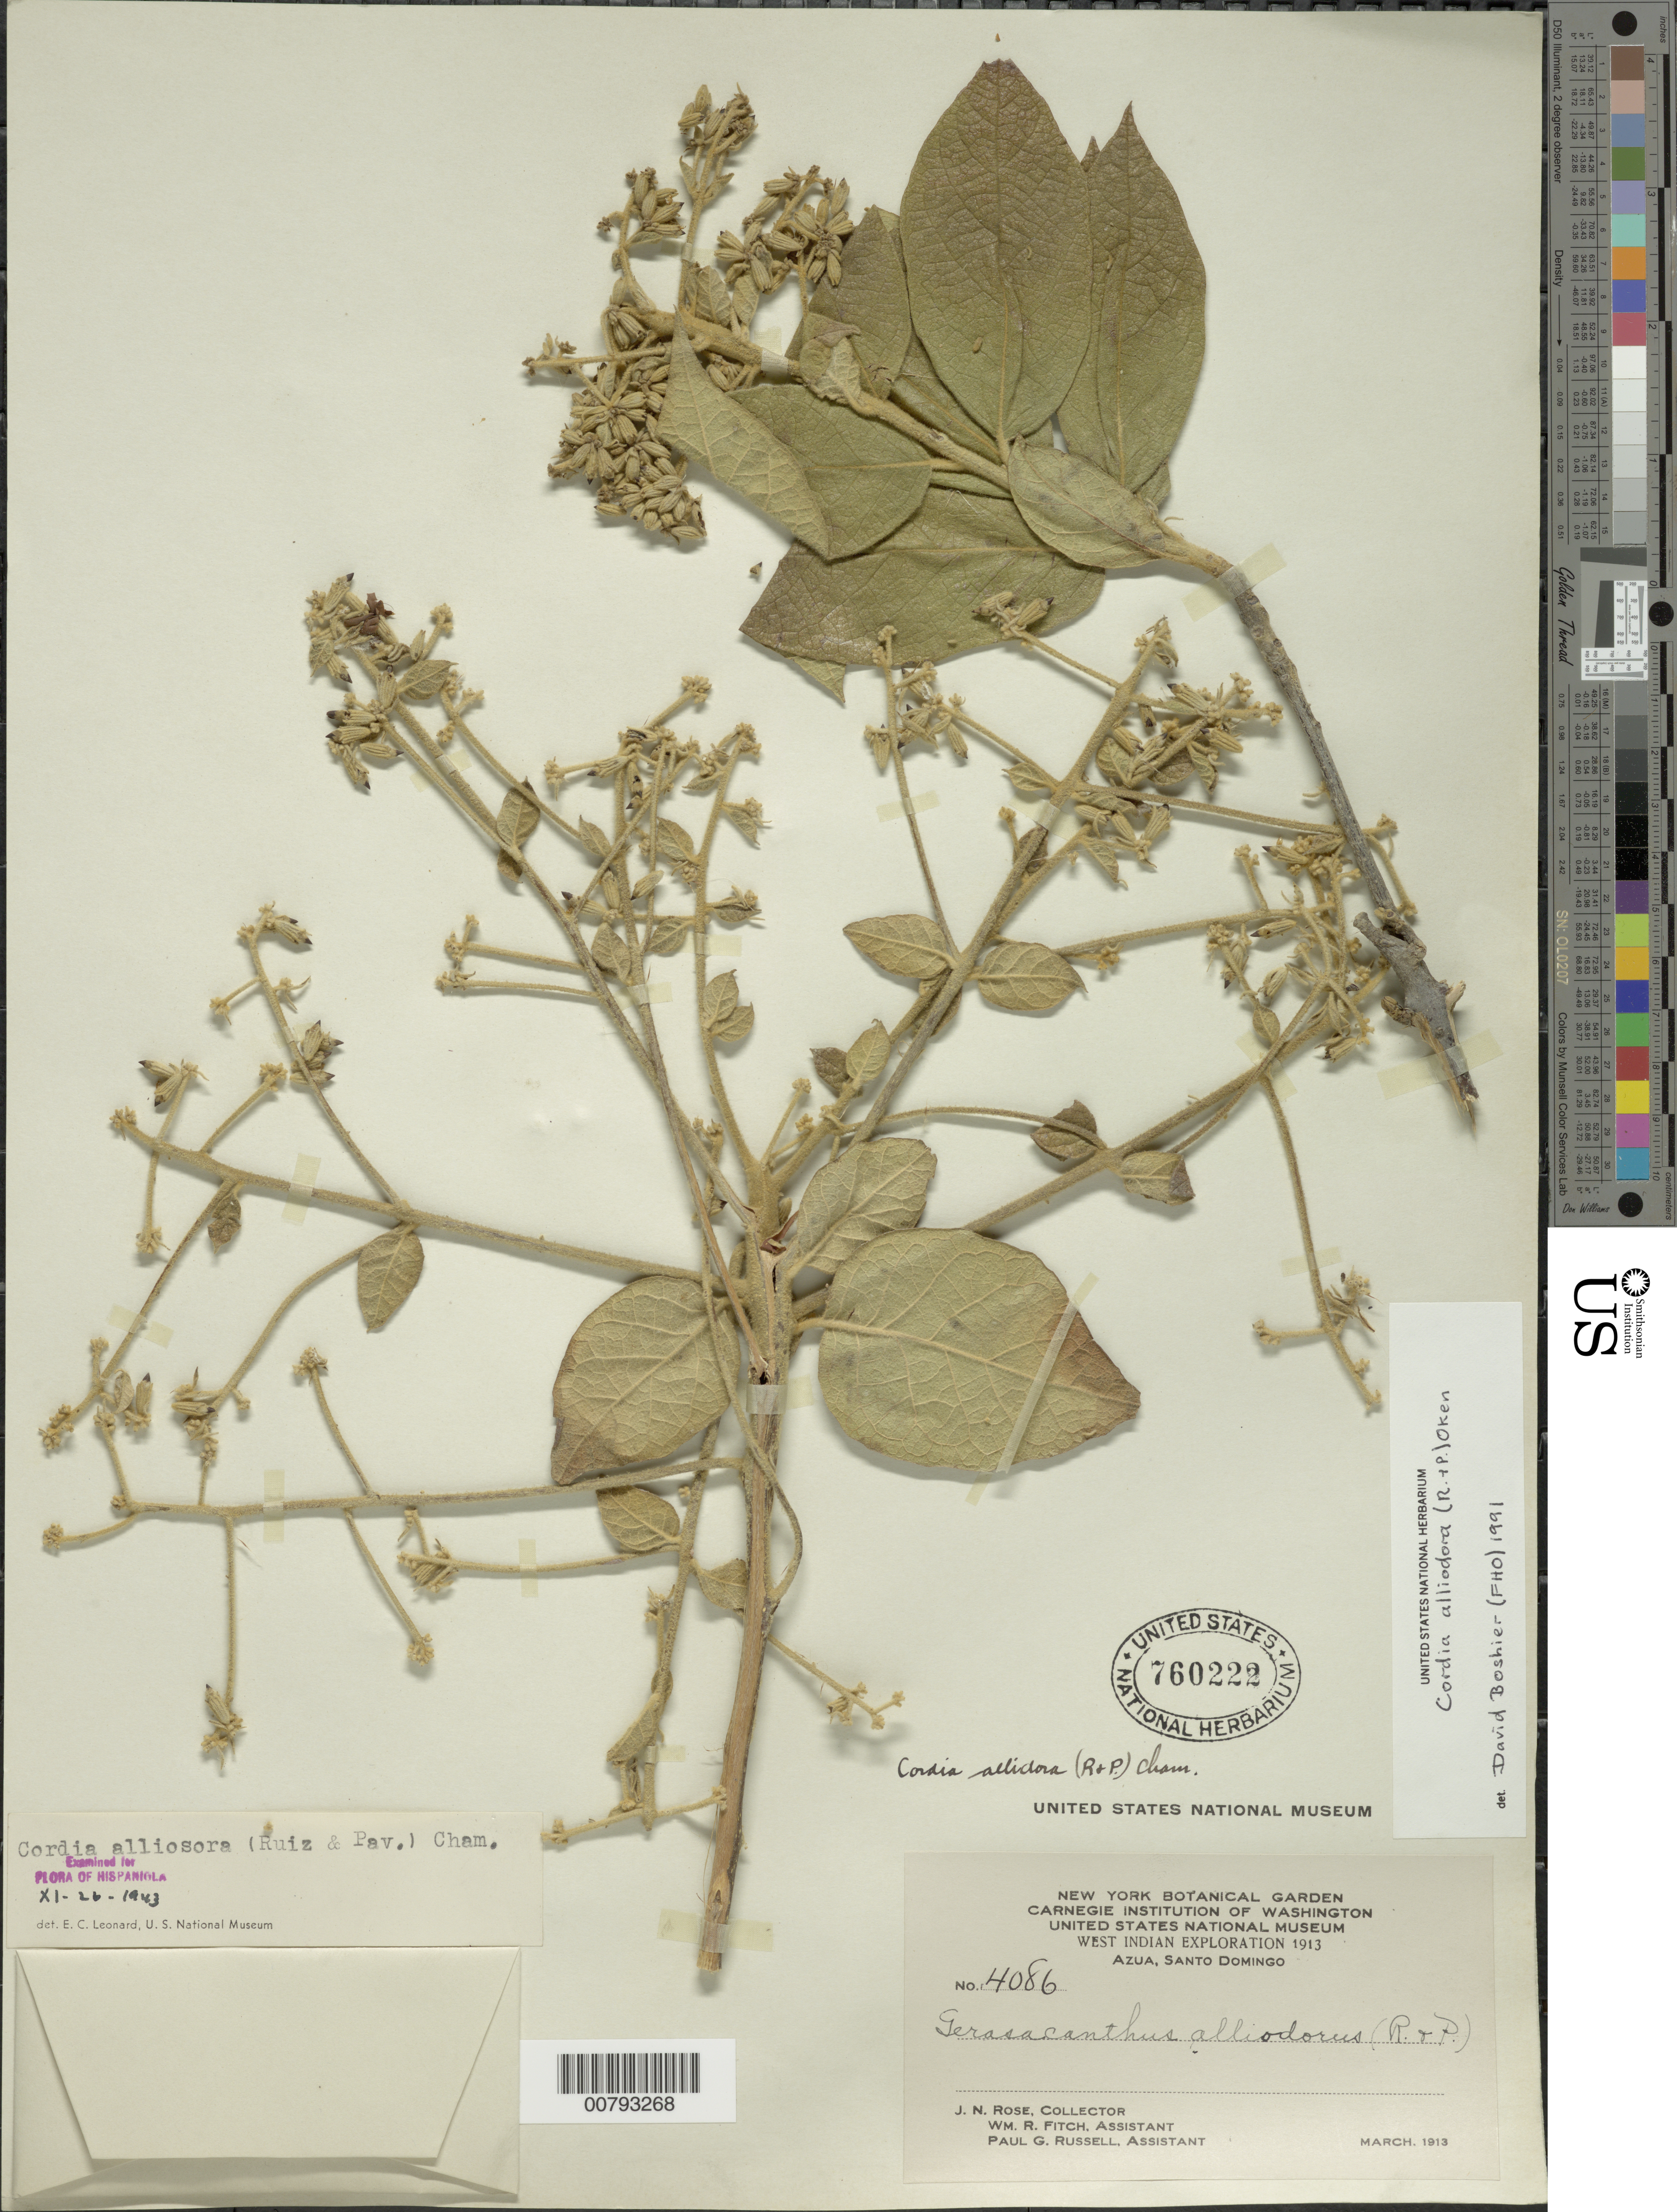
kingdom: Plantae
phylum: Tracheophyta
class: Magnoliopsida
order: Boraginales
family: Cordiaceae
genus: Cordia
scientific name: Cordia alliodora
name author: (Ruiz & Pav.) Oken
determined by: Boshier, D.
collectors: J. N. Rose, W. R. Fitch & P. G. Russell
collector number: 4086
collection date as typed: Mar 1913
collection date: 1913-03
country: Dominican Republic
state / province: Azua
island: Hispaniola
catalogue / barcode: US 760222